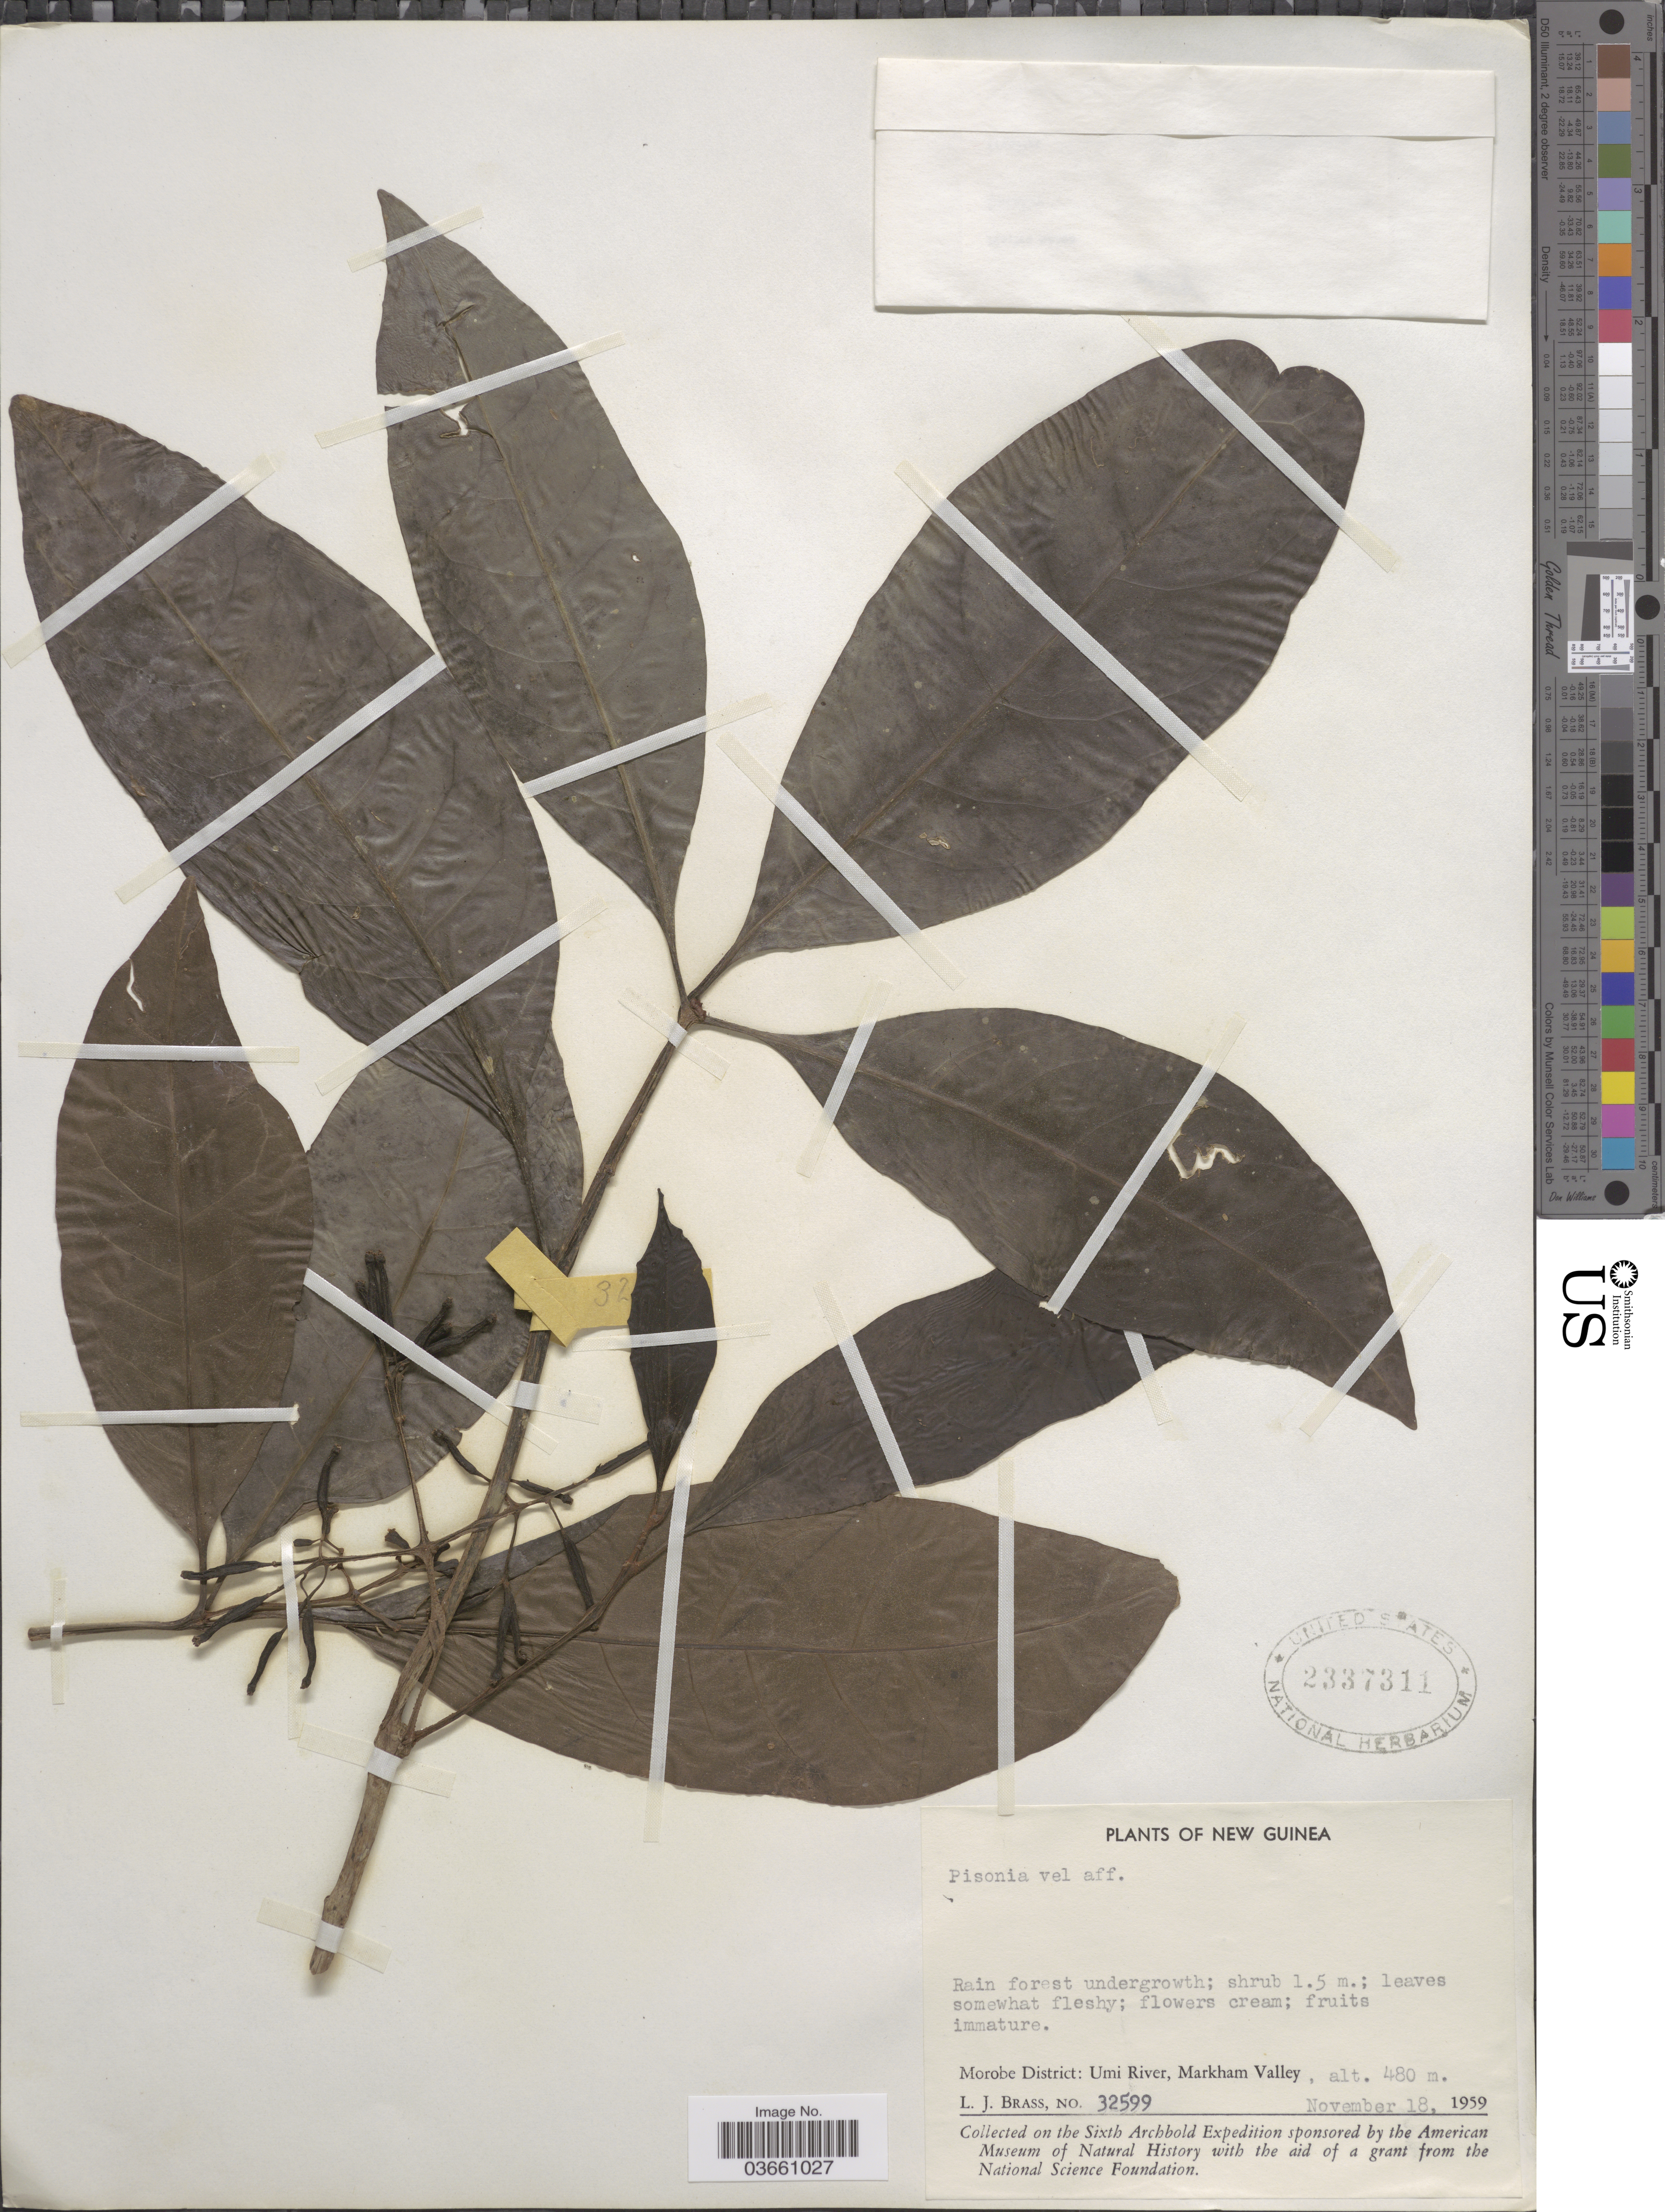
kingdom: Plantae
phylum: Tracheophyta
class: Magnoliopsida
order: Caryophyllales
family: Nyctaginaceae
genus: Pisonia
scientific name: Pisonia sp.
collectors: L. J. Brass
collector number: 32599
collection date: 1959-11-18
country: Papua New Guinea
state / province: Morobe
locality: New Guinea. Morobe District: Umi River, Markham Valley.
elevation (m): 480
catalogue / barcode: US 2337311